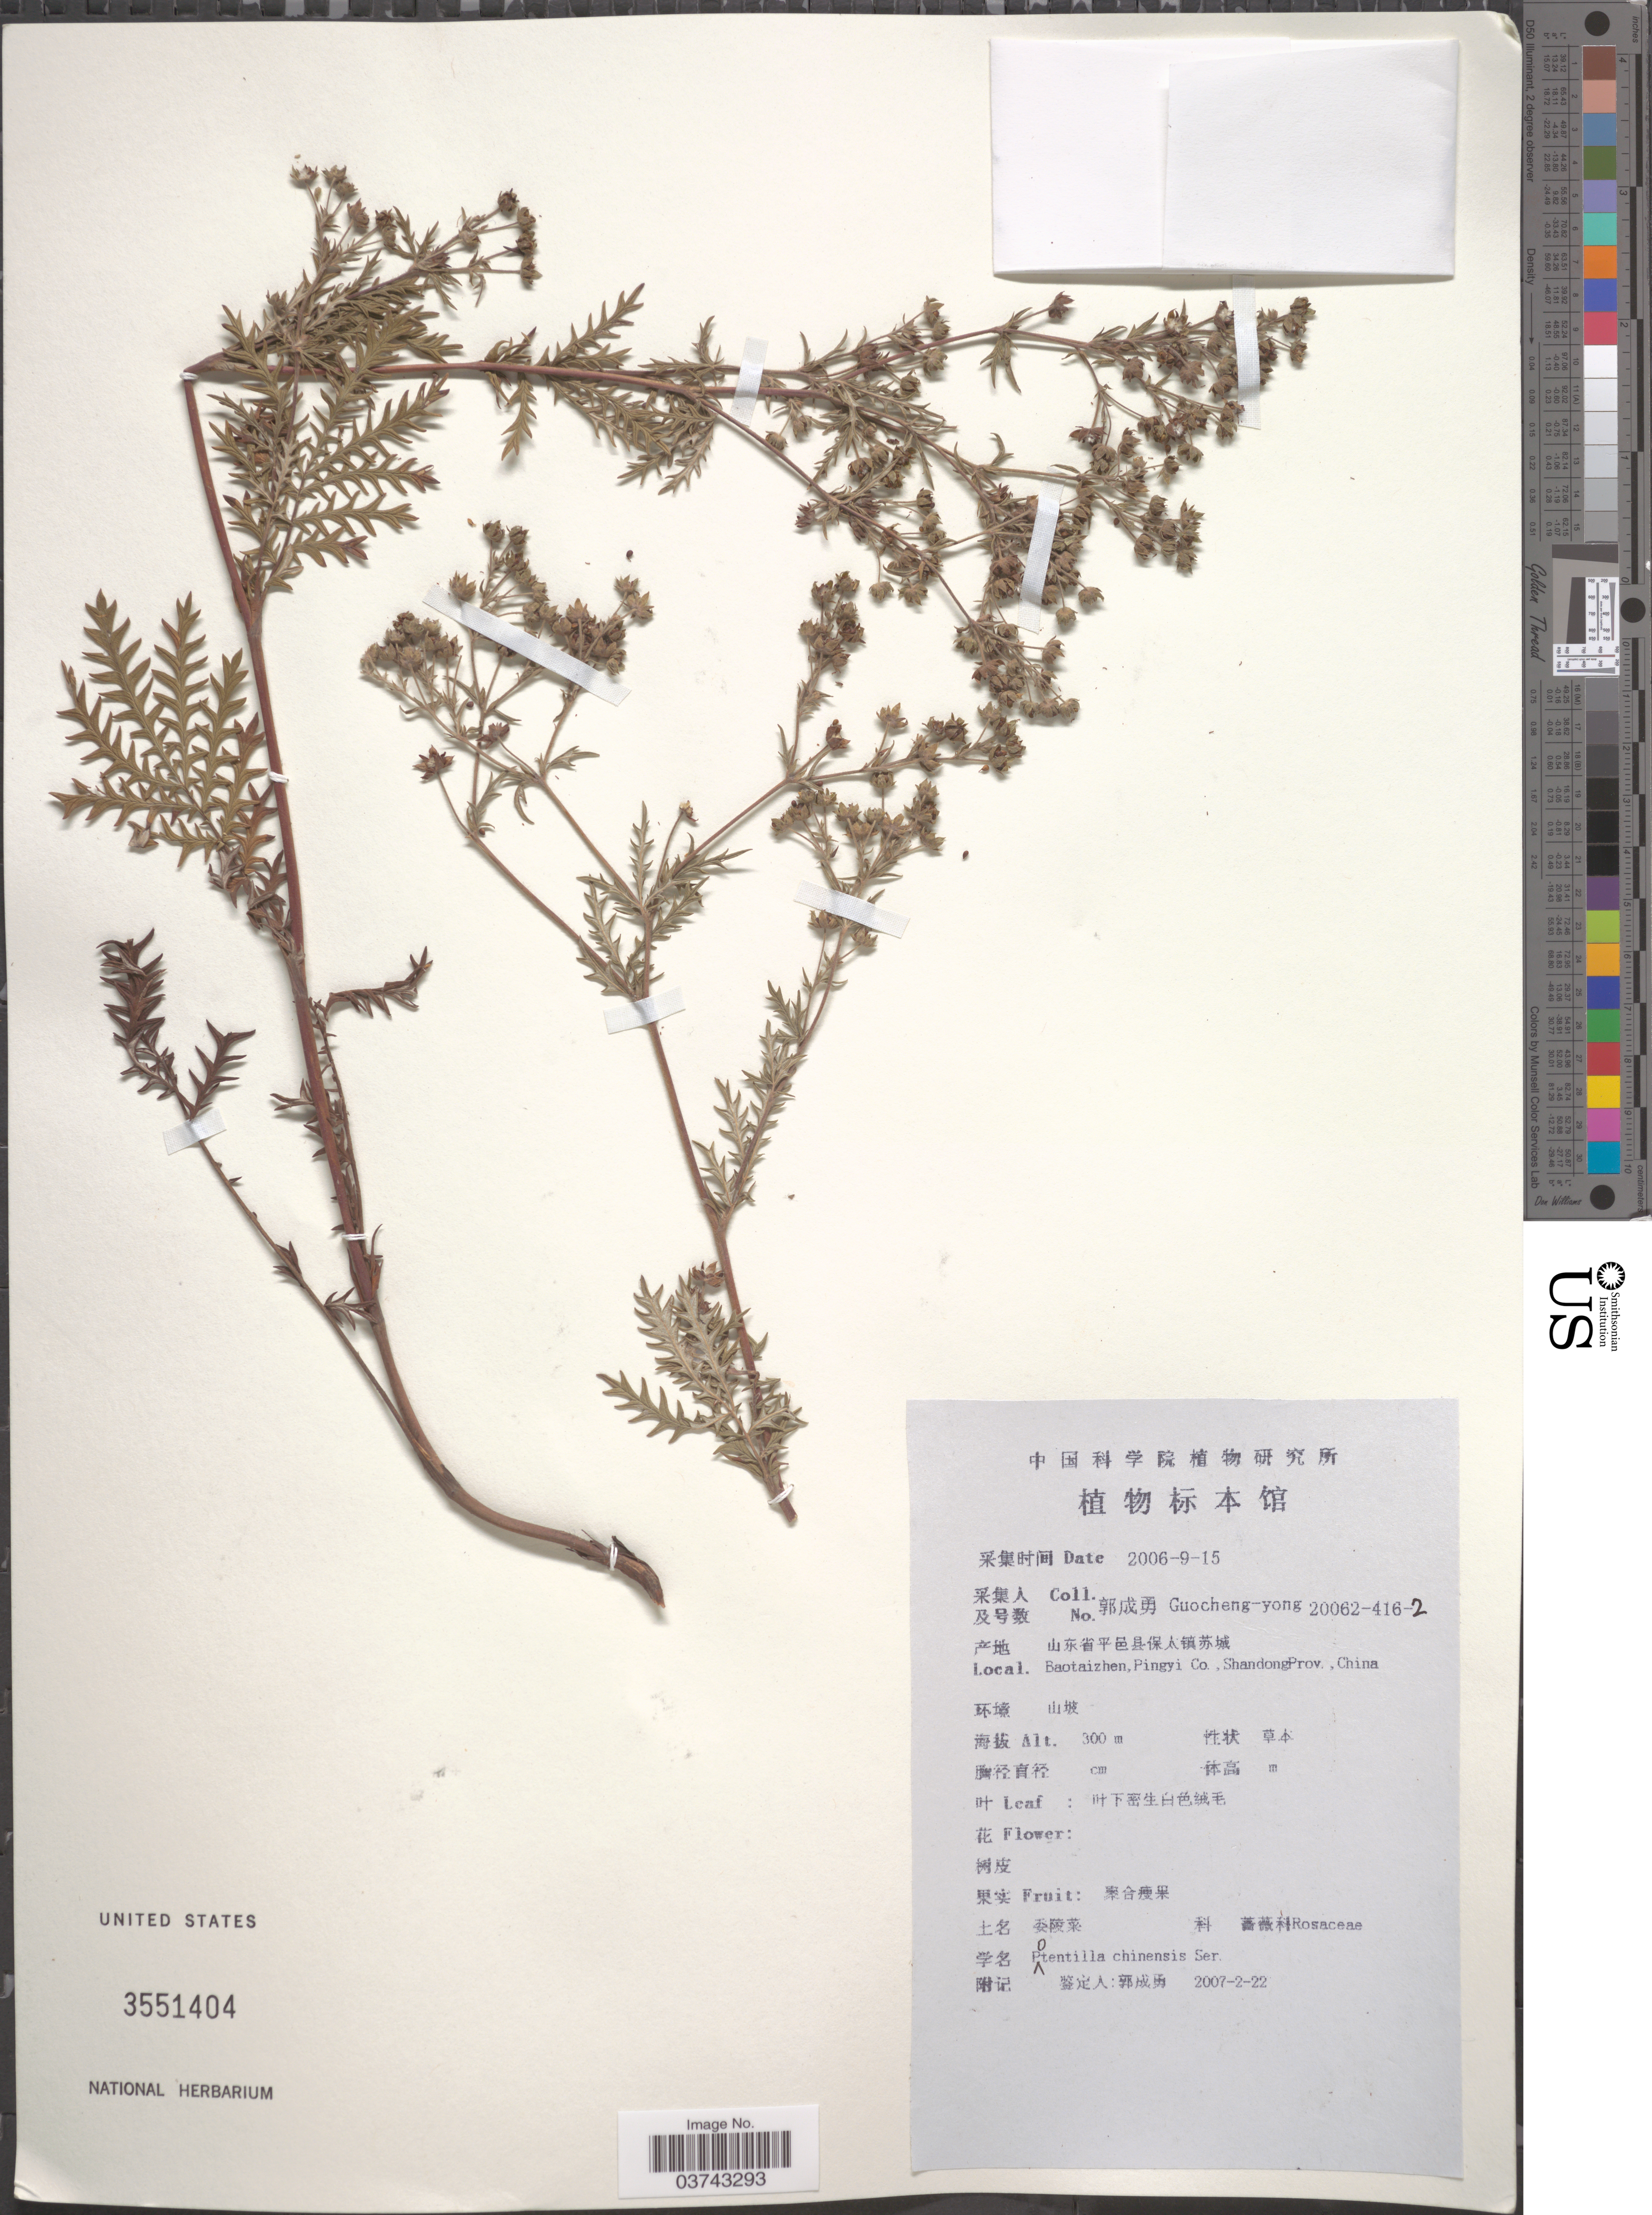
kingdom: Plantae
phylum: Tracheophyta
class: Magnoliopsida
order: Rosales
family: Rosaceae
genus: Potentilla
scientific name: Potentilla chinensis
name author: Ser.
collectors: Guo cheng-yong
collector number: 20062-416-2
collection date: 2006-09-15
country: China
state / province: Shandong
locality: Baotaizhen, Pingyi Co.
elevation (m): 300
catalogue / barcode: US 3551404